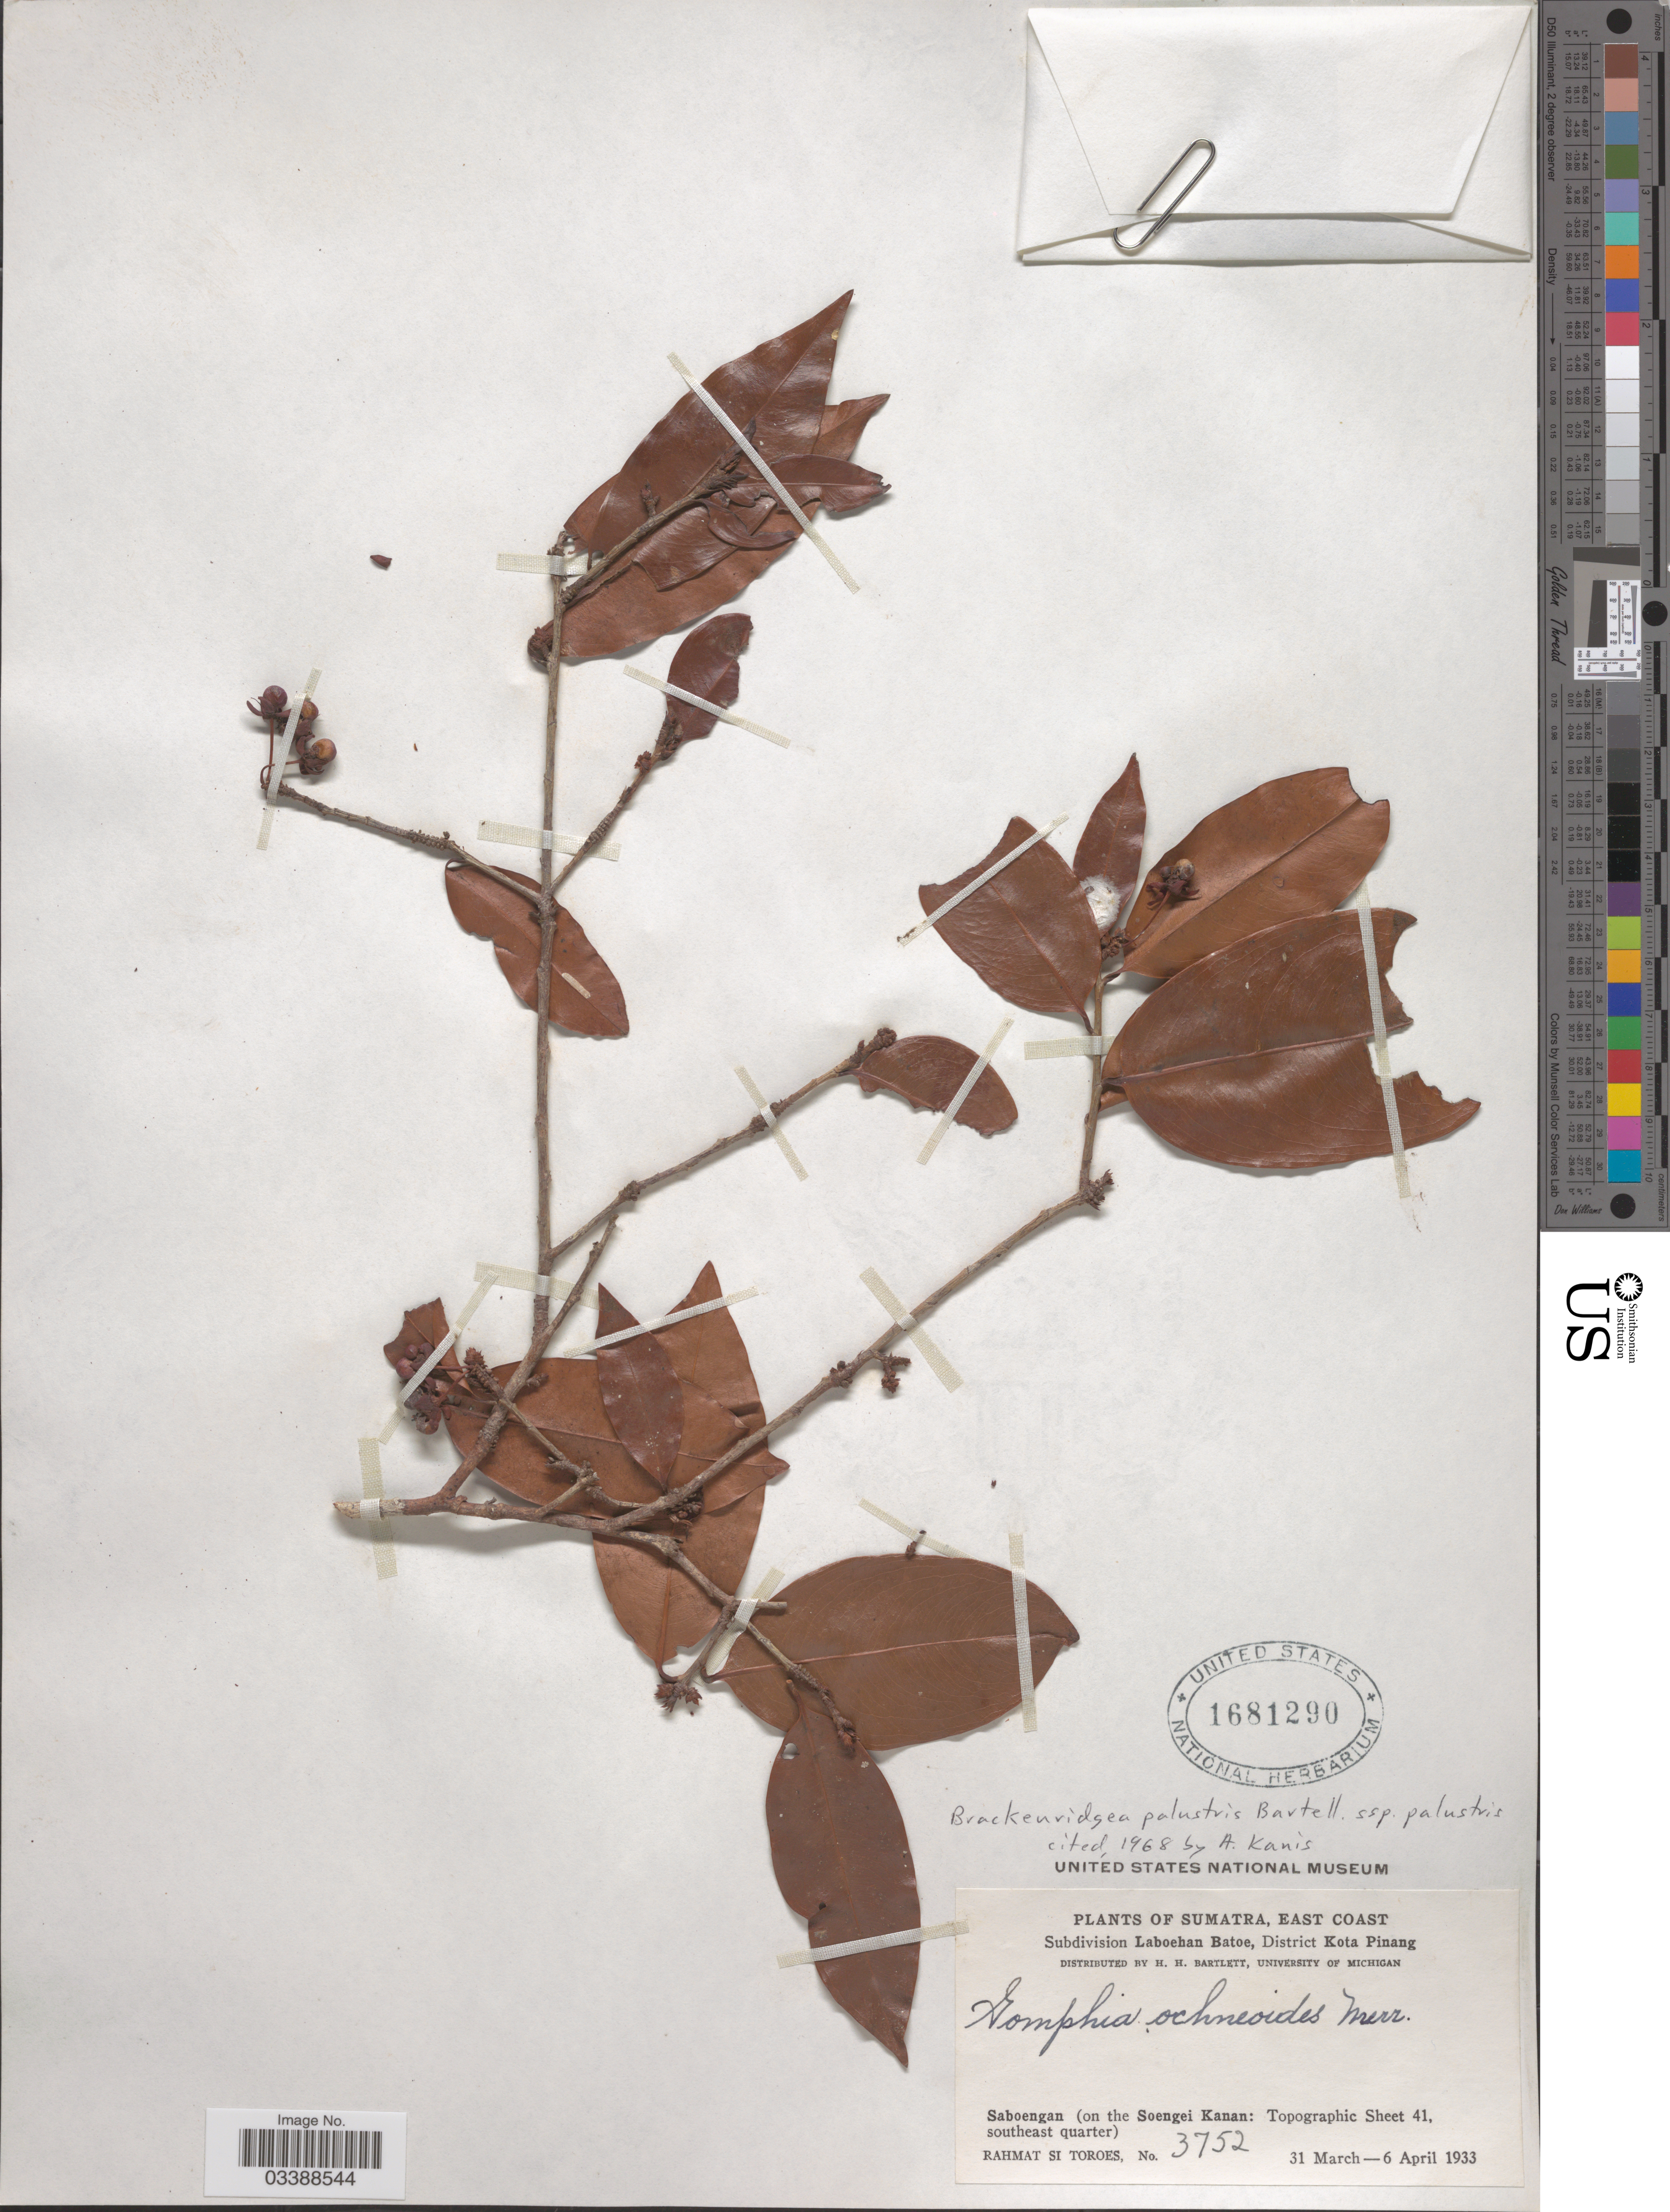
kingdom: Plantae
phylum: Tracheophyta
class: Magnoliopsida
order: Malpighiales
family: Ochnaceae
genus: Brackenridgea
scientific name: Brackenridgea palustris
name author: Bartell.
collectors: Rahmat Si Boeea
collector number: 3752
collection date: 1933-03-31/1933-04-06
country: Indonesia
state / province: Sumatra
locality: East Coast. Subdivision Laboehan Batoe, District Kota Pinang. Saboengan (on the Soengei Kanan: Topographic Sheet 41, southeast quarter).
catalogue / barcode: US 1681290